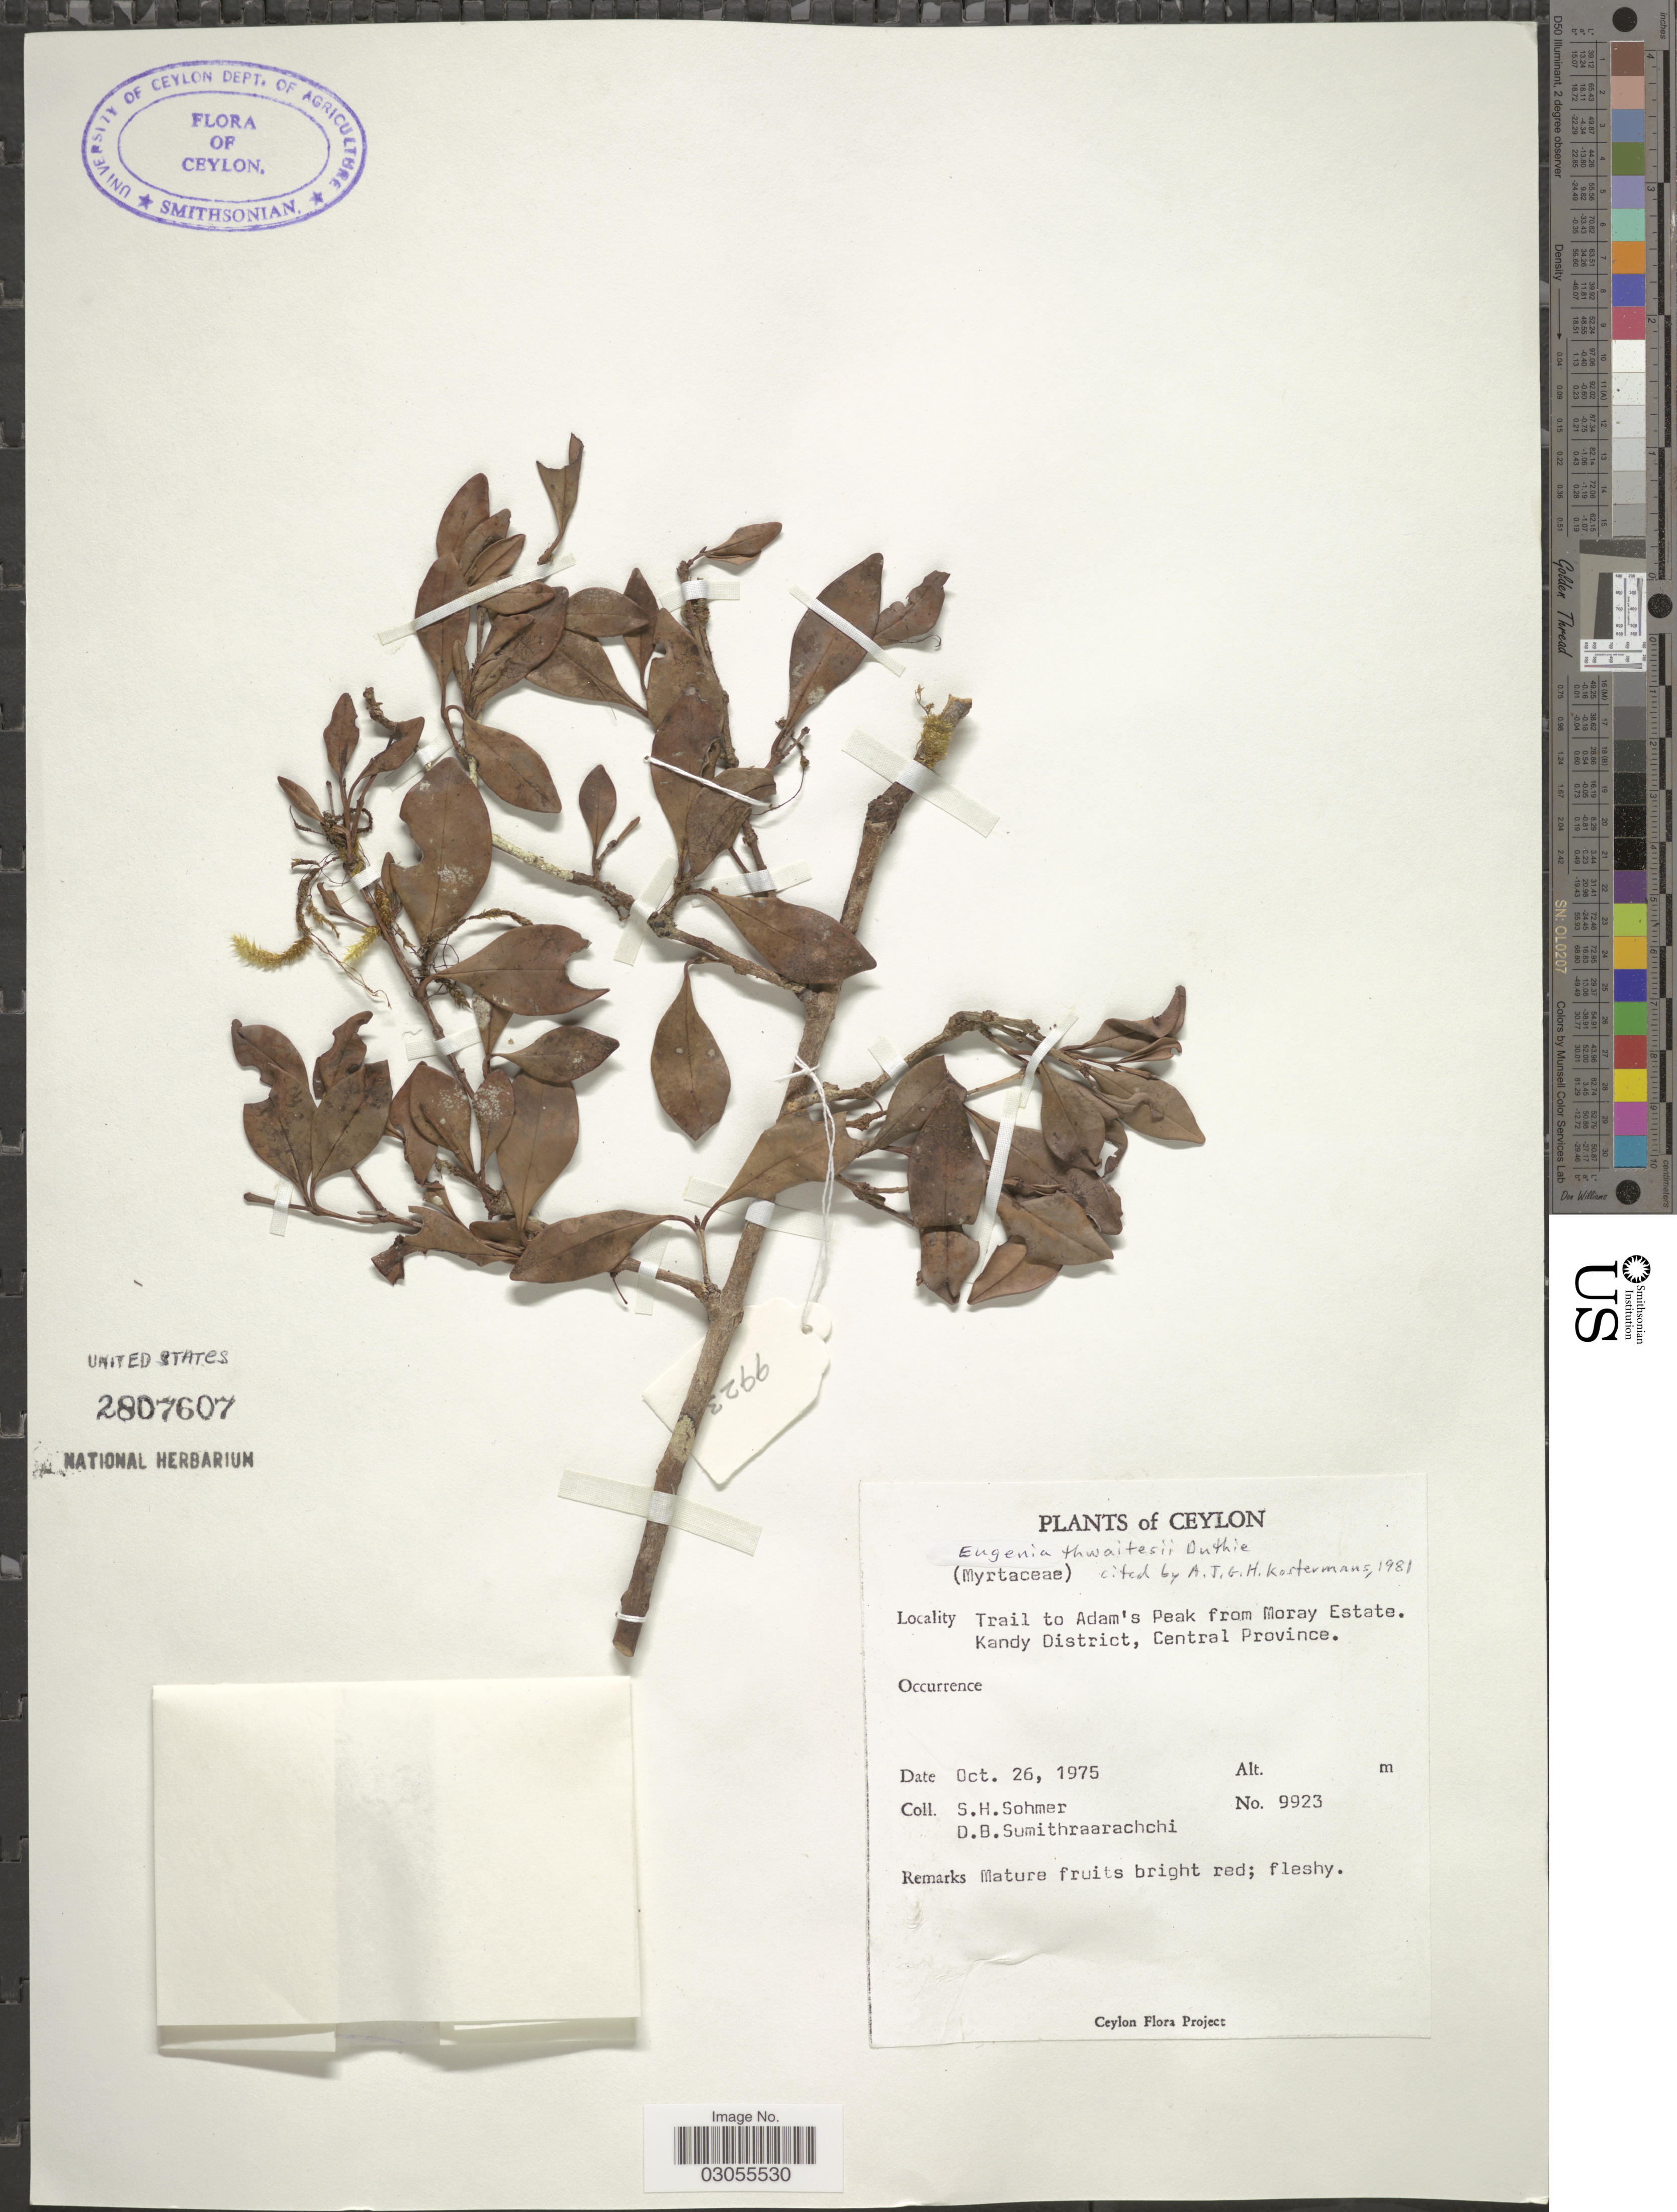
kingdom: Plantae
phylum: Tracheophyta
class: Magnoliopsida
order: Myrtales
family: Myrtaceae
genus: Eugenia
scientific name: Eugenia thwaitesii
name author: Duthie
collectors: S. H. Sohmer & D. B. Sumithraarachchi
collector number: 9923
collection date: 1975-10-26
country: Sri Lanka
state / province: Central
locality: Ceylon. Trail to Adam's Peak from Moray Estate. Kandy District.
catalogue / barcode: US 2807607